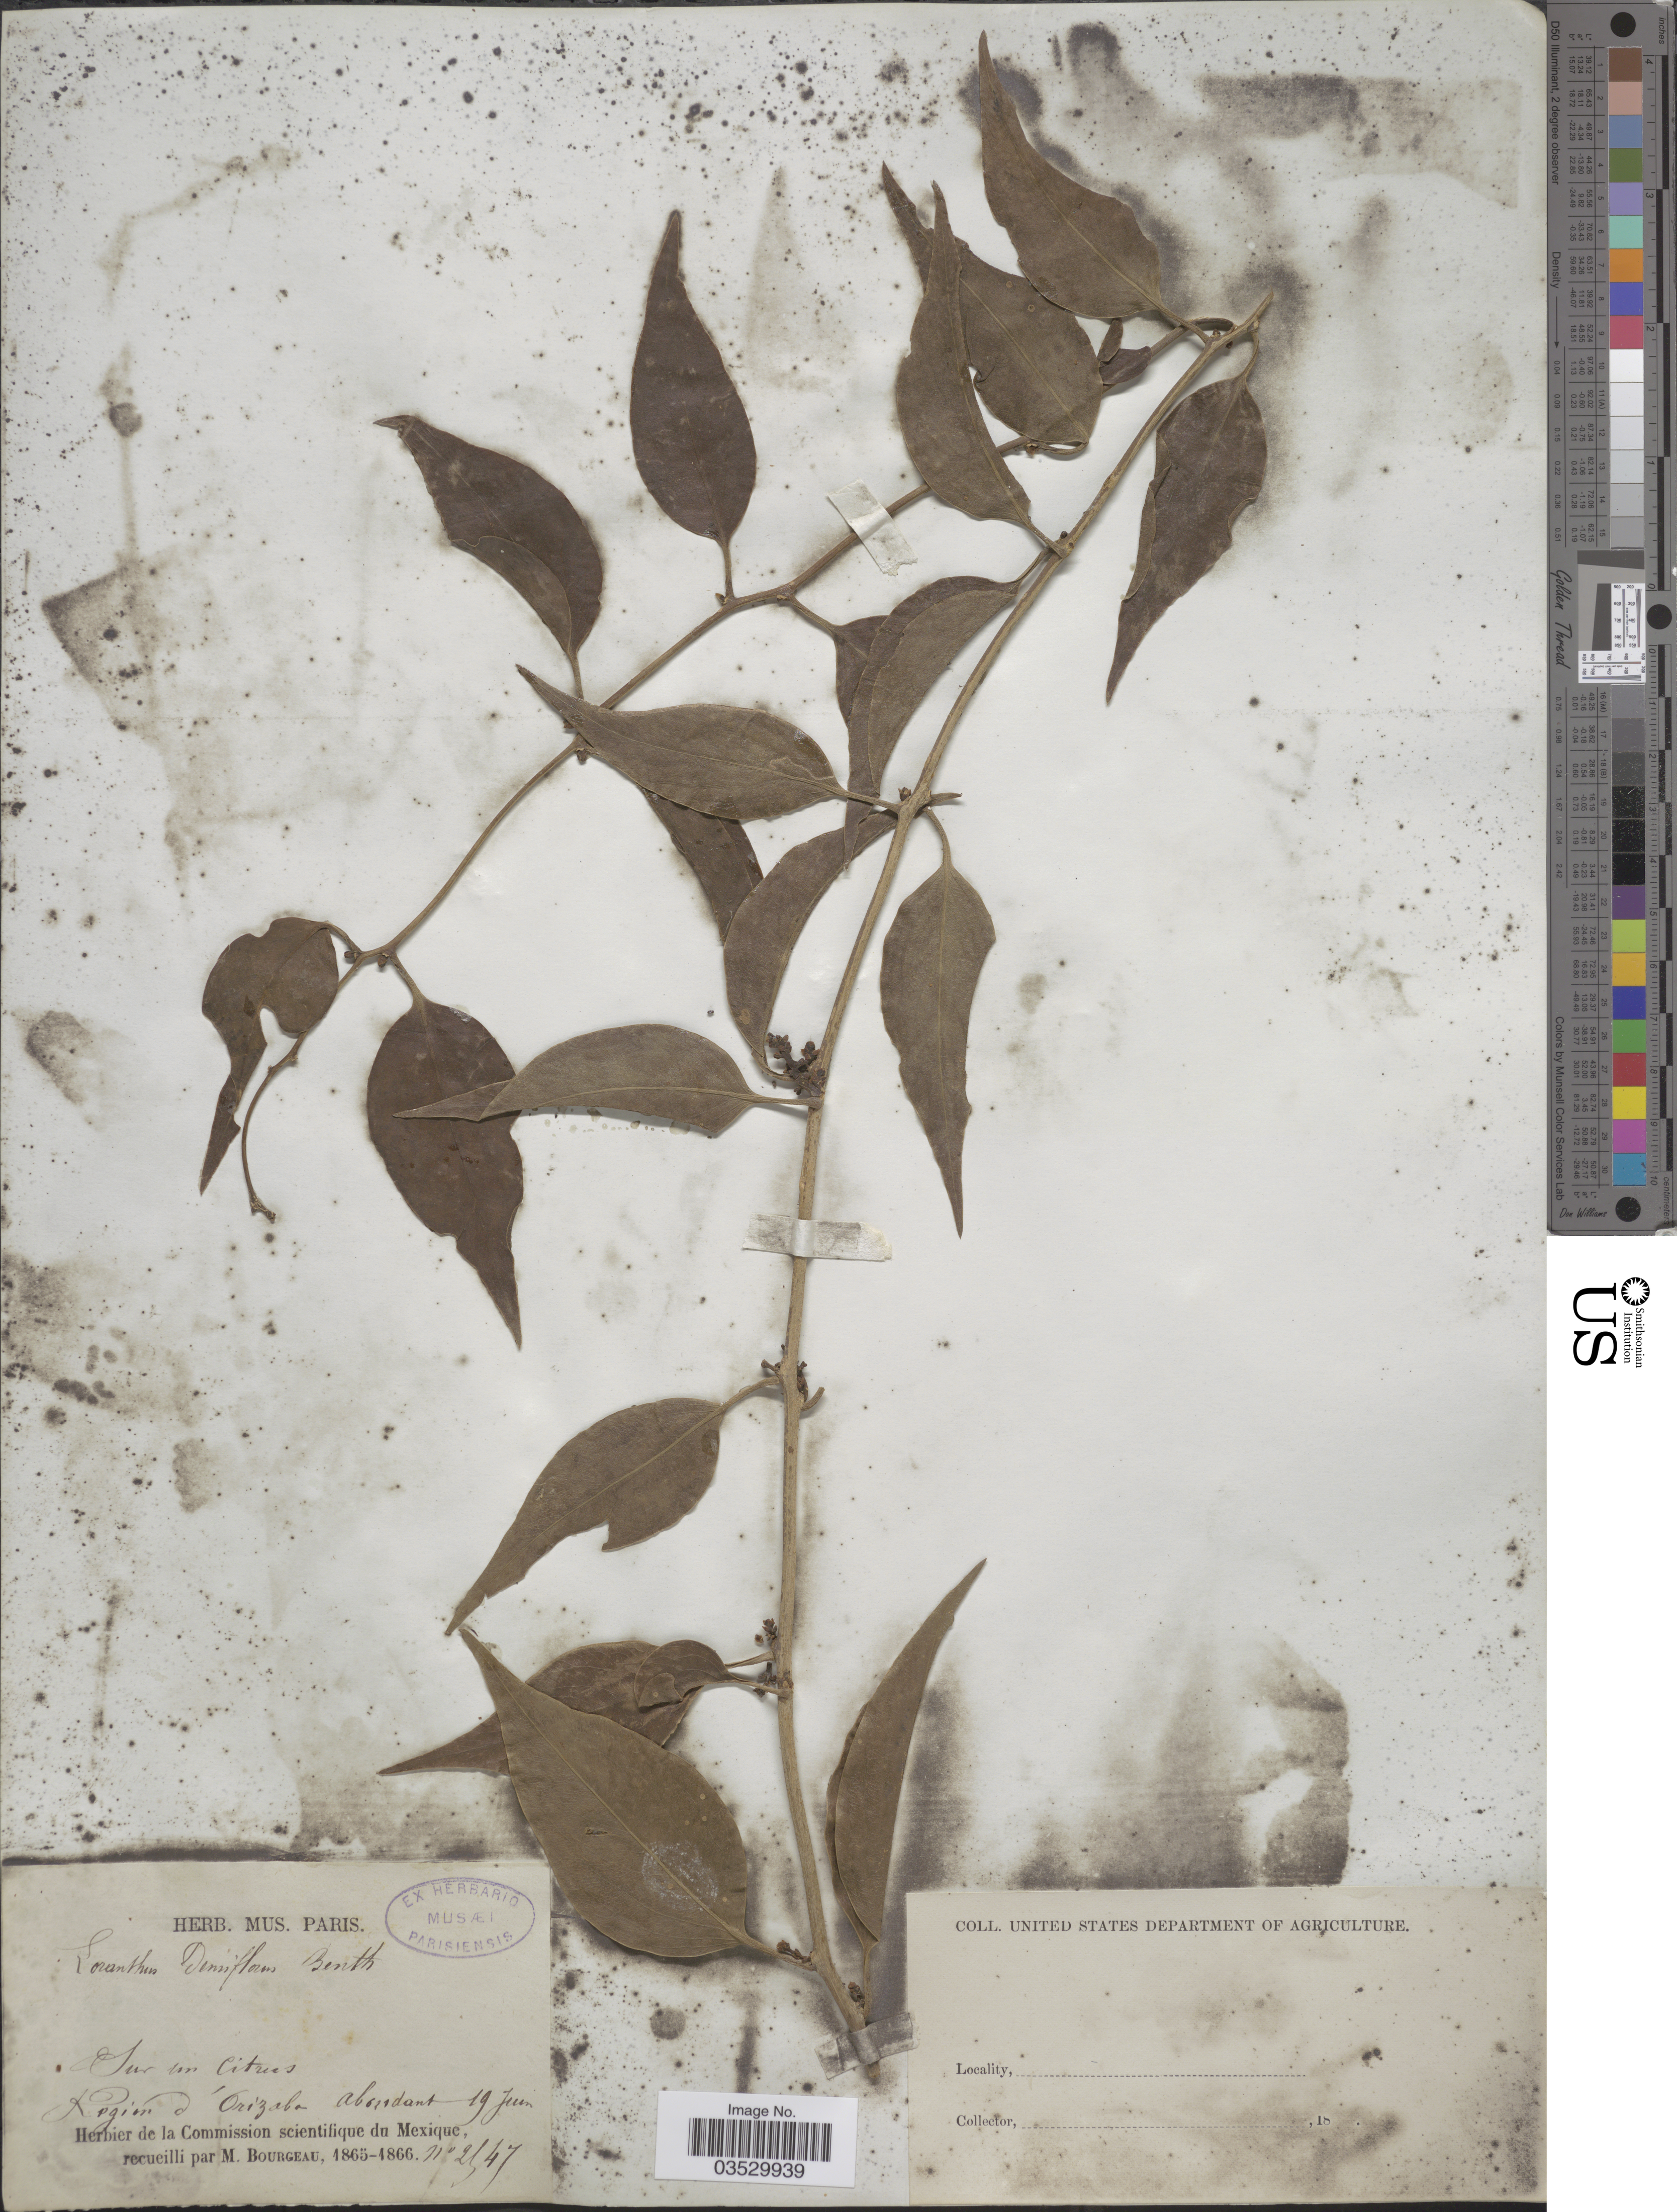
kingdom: Plantae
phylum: Tracheophyta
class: Magnoliopsida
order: Santalales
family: Loranthaceae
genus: Struthanthus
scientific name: Struthanthus densiflorus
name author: (Benth.) Standl.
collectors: M. Bourgeau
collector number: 2547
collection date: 1865-06-19/1866-06-18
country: Mexico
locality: Region d'Orizaba.